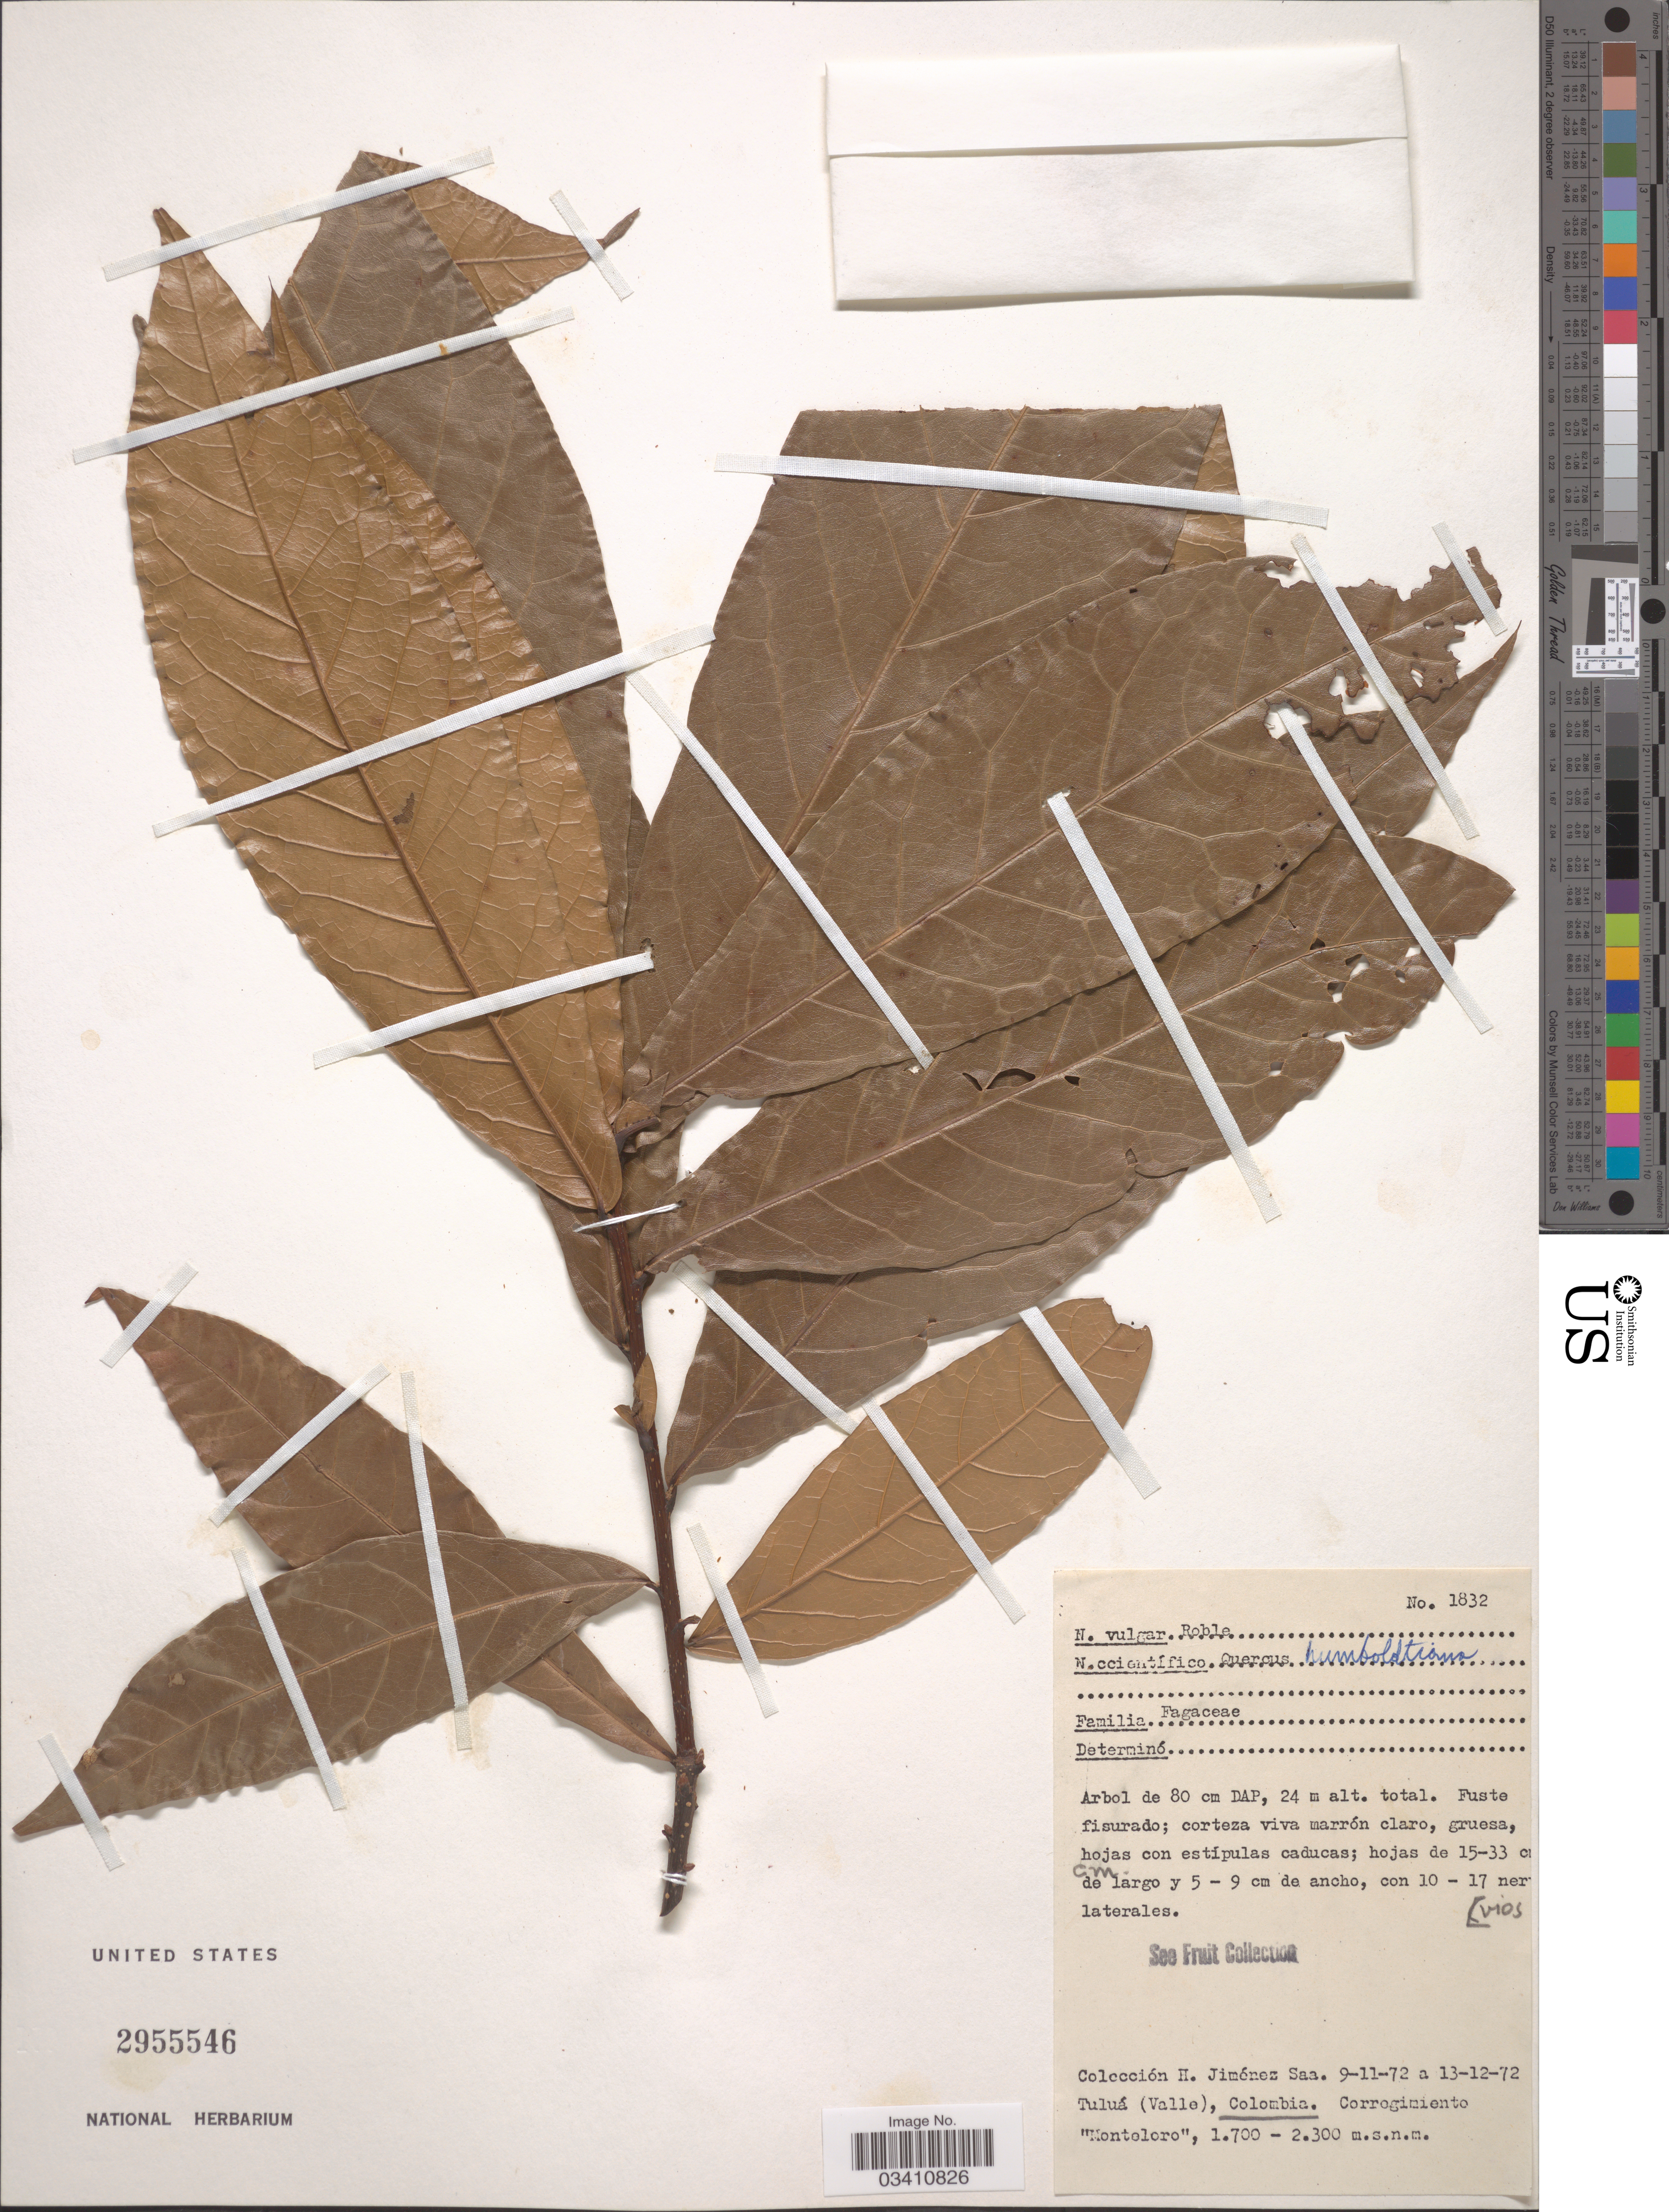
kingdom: Plantae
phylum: Tracheophyta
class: Magnoliopsida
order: Fagales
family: Fagaceae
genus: Quercus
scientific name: Quercus humboldtii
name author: Bonpl.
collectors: H. Jiménez-Saa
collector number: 1832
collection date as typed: Transcribed d/m/y: 9/11/72 to 13/12/72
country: Colombia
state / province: Valle del Cauca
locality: Tuluá (Valle). Corregimiento "Monteloro".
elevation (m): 1700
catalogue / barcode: US 2955546